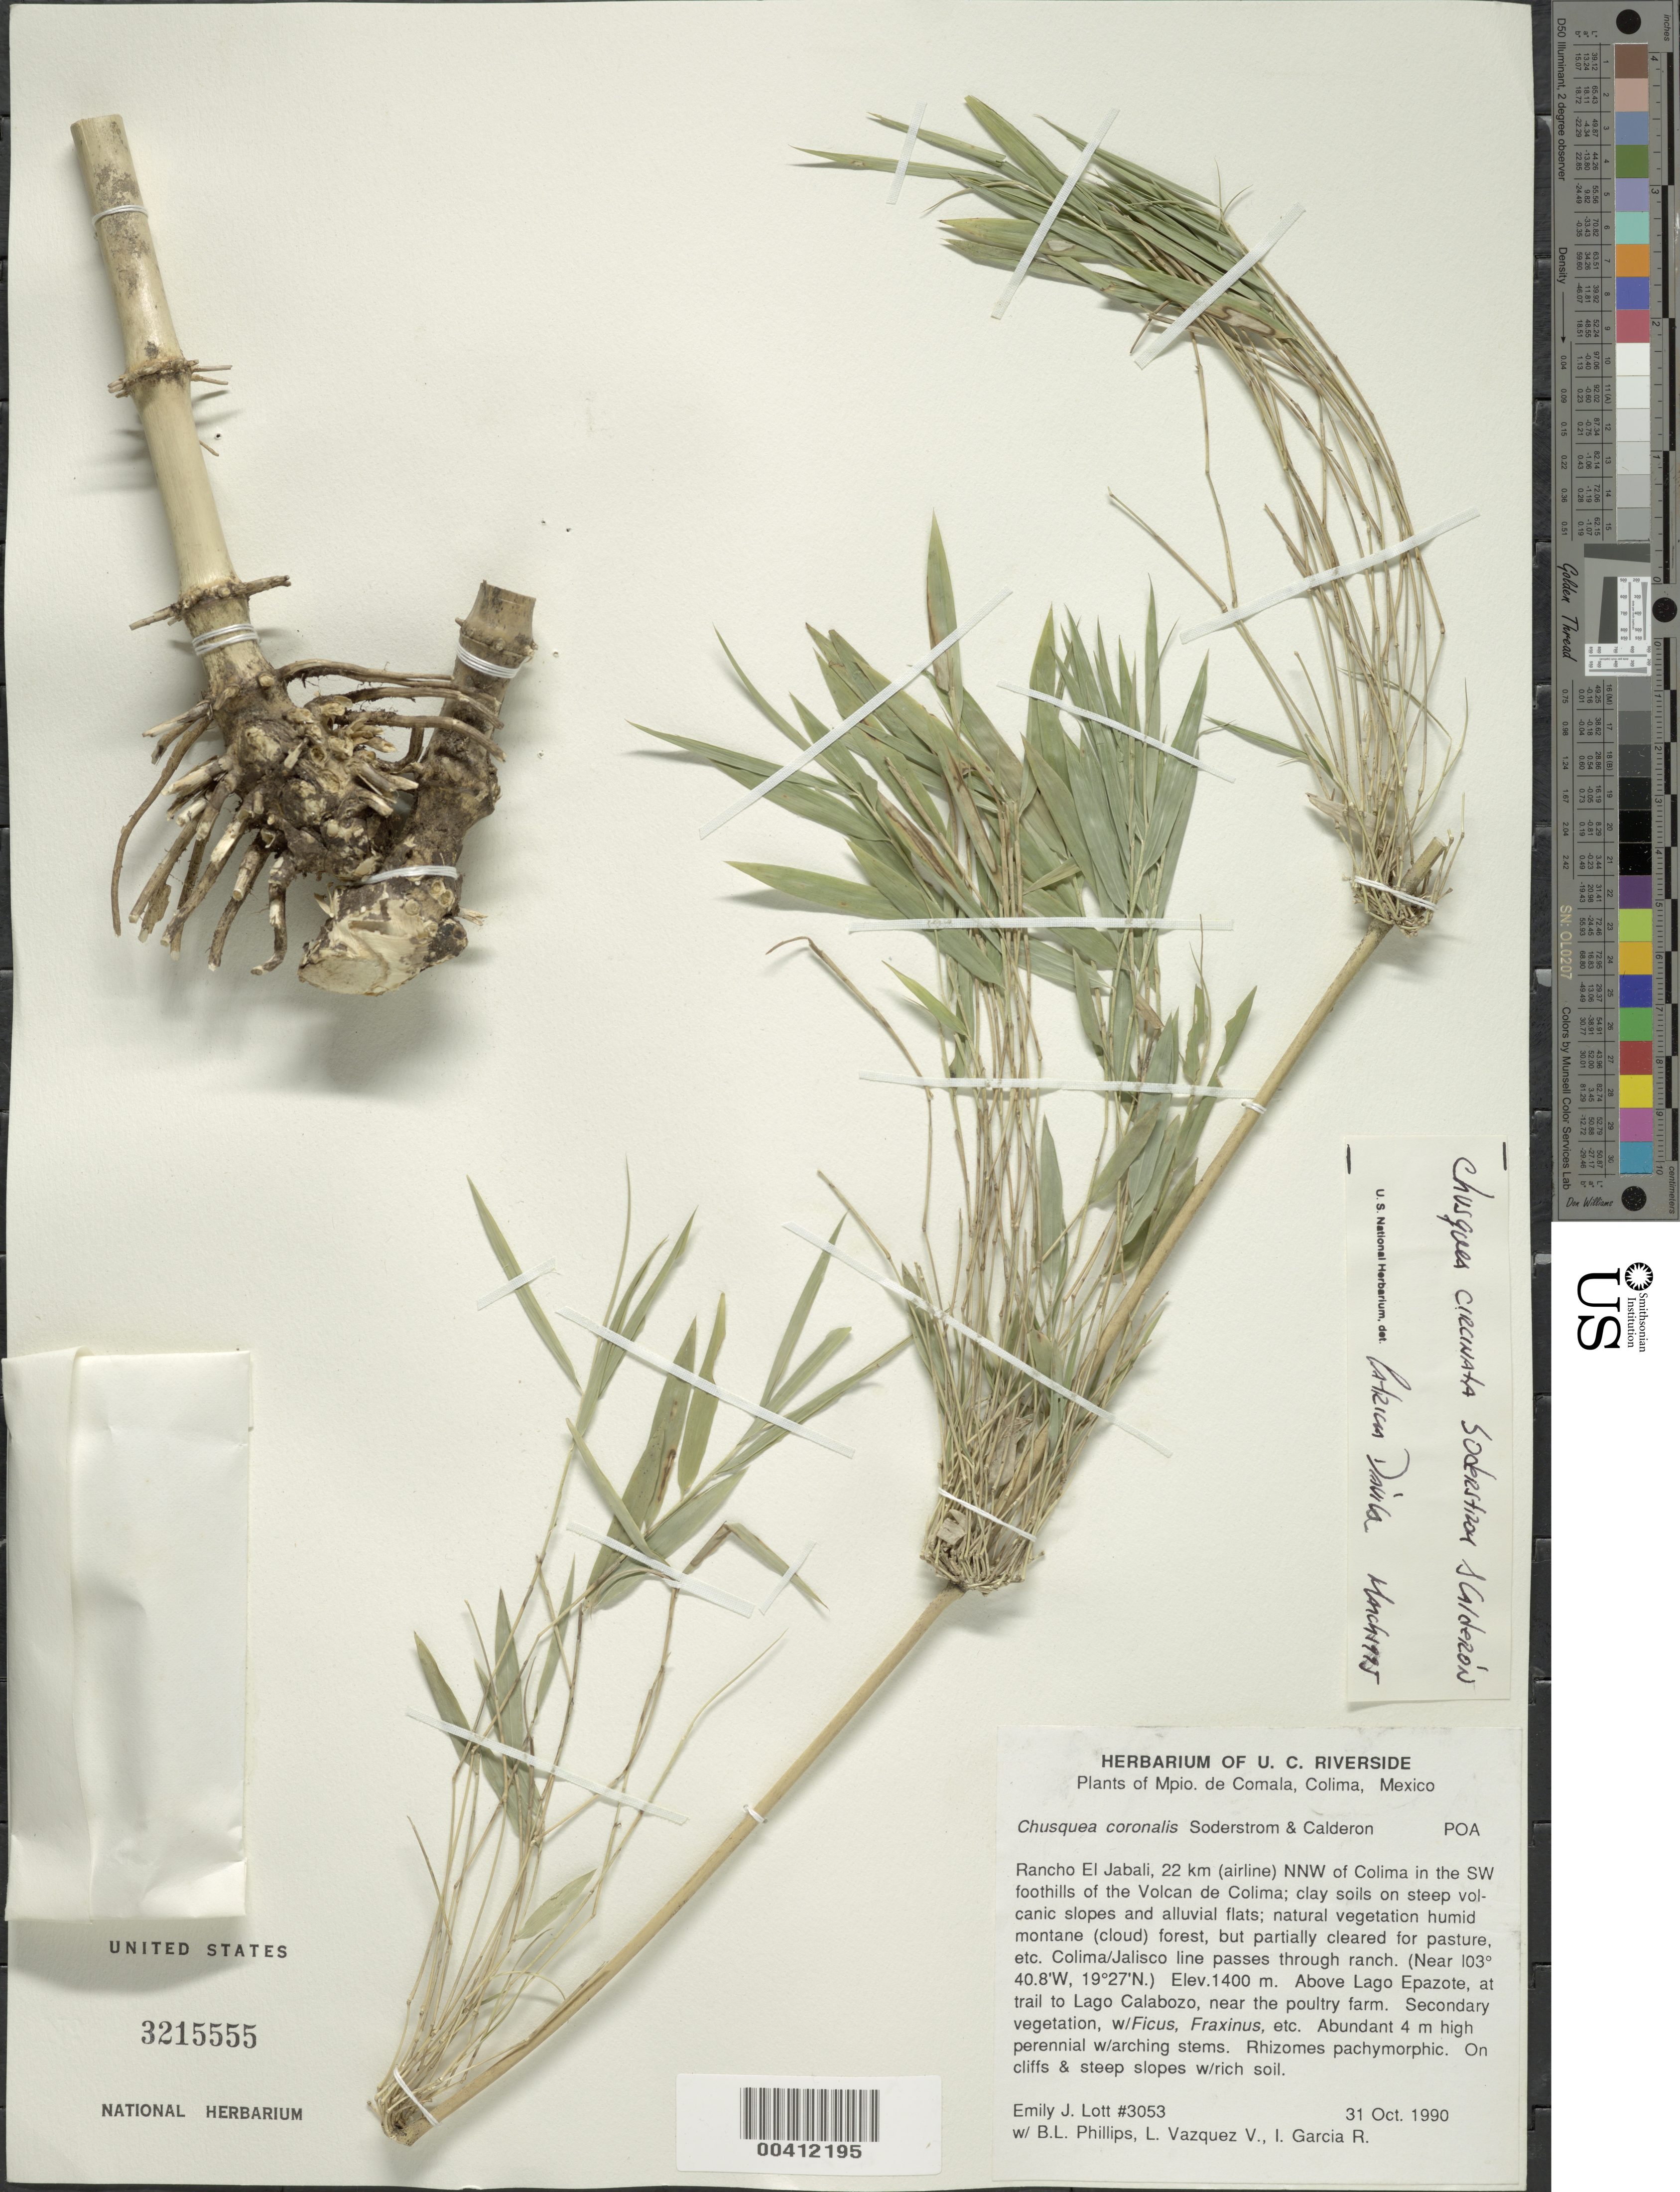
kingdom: Plantae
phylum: Tracheophyta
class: Liliopsida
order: Poales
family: Poaceae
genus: Chusquea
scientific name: Chusquea circinata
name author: Soderstr. & C. E. Calderón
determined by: Dávila, P. D.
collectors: E. Lott, B. L. Phillips, L. Vasquez V. & I. García R.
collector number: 3053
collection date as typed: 31 Oct 1990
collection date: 1990-10-31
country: Mexico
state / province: Colima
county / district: Comala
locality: Rancho El Jabali, 22 km NNW of Colima in SW foothills of Volcan de Colima, above Lago Epazote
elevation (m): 1400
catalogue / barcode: US 3215555